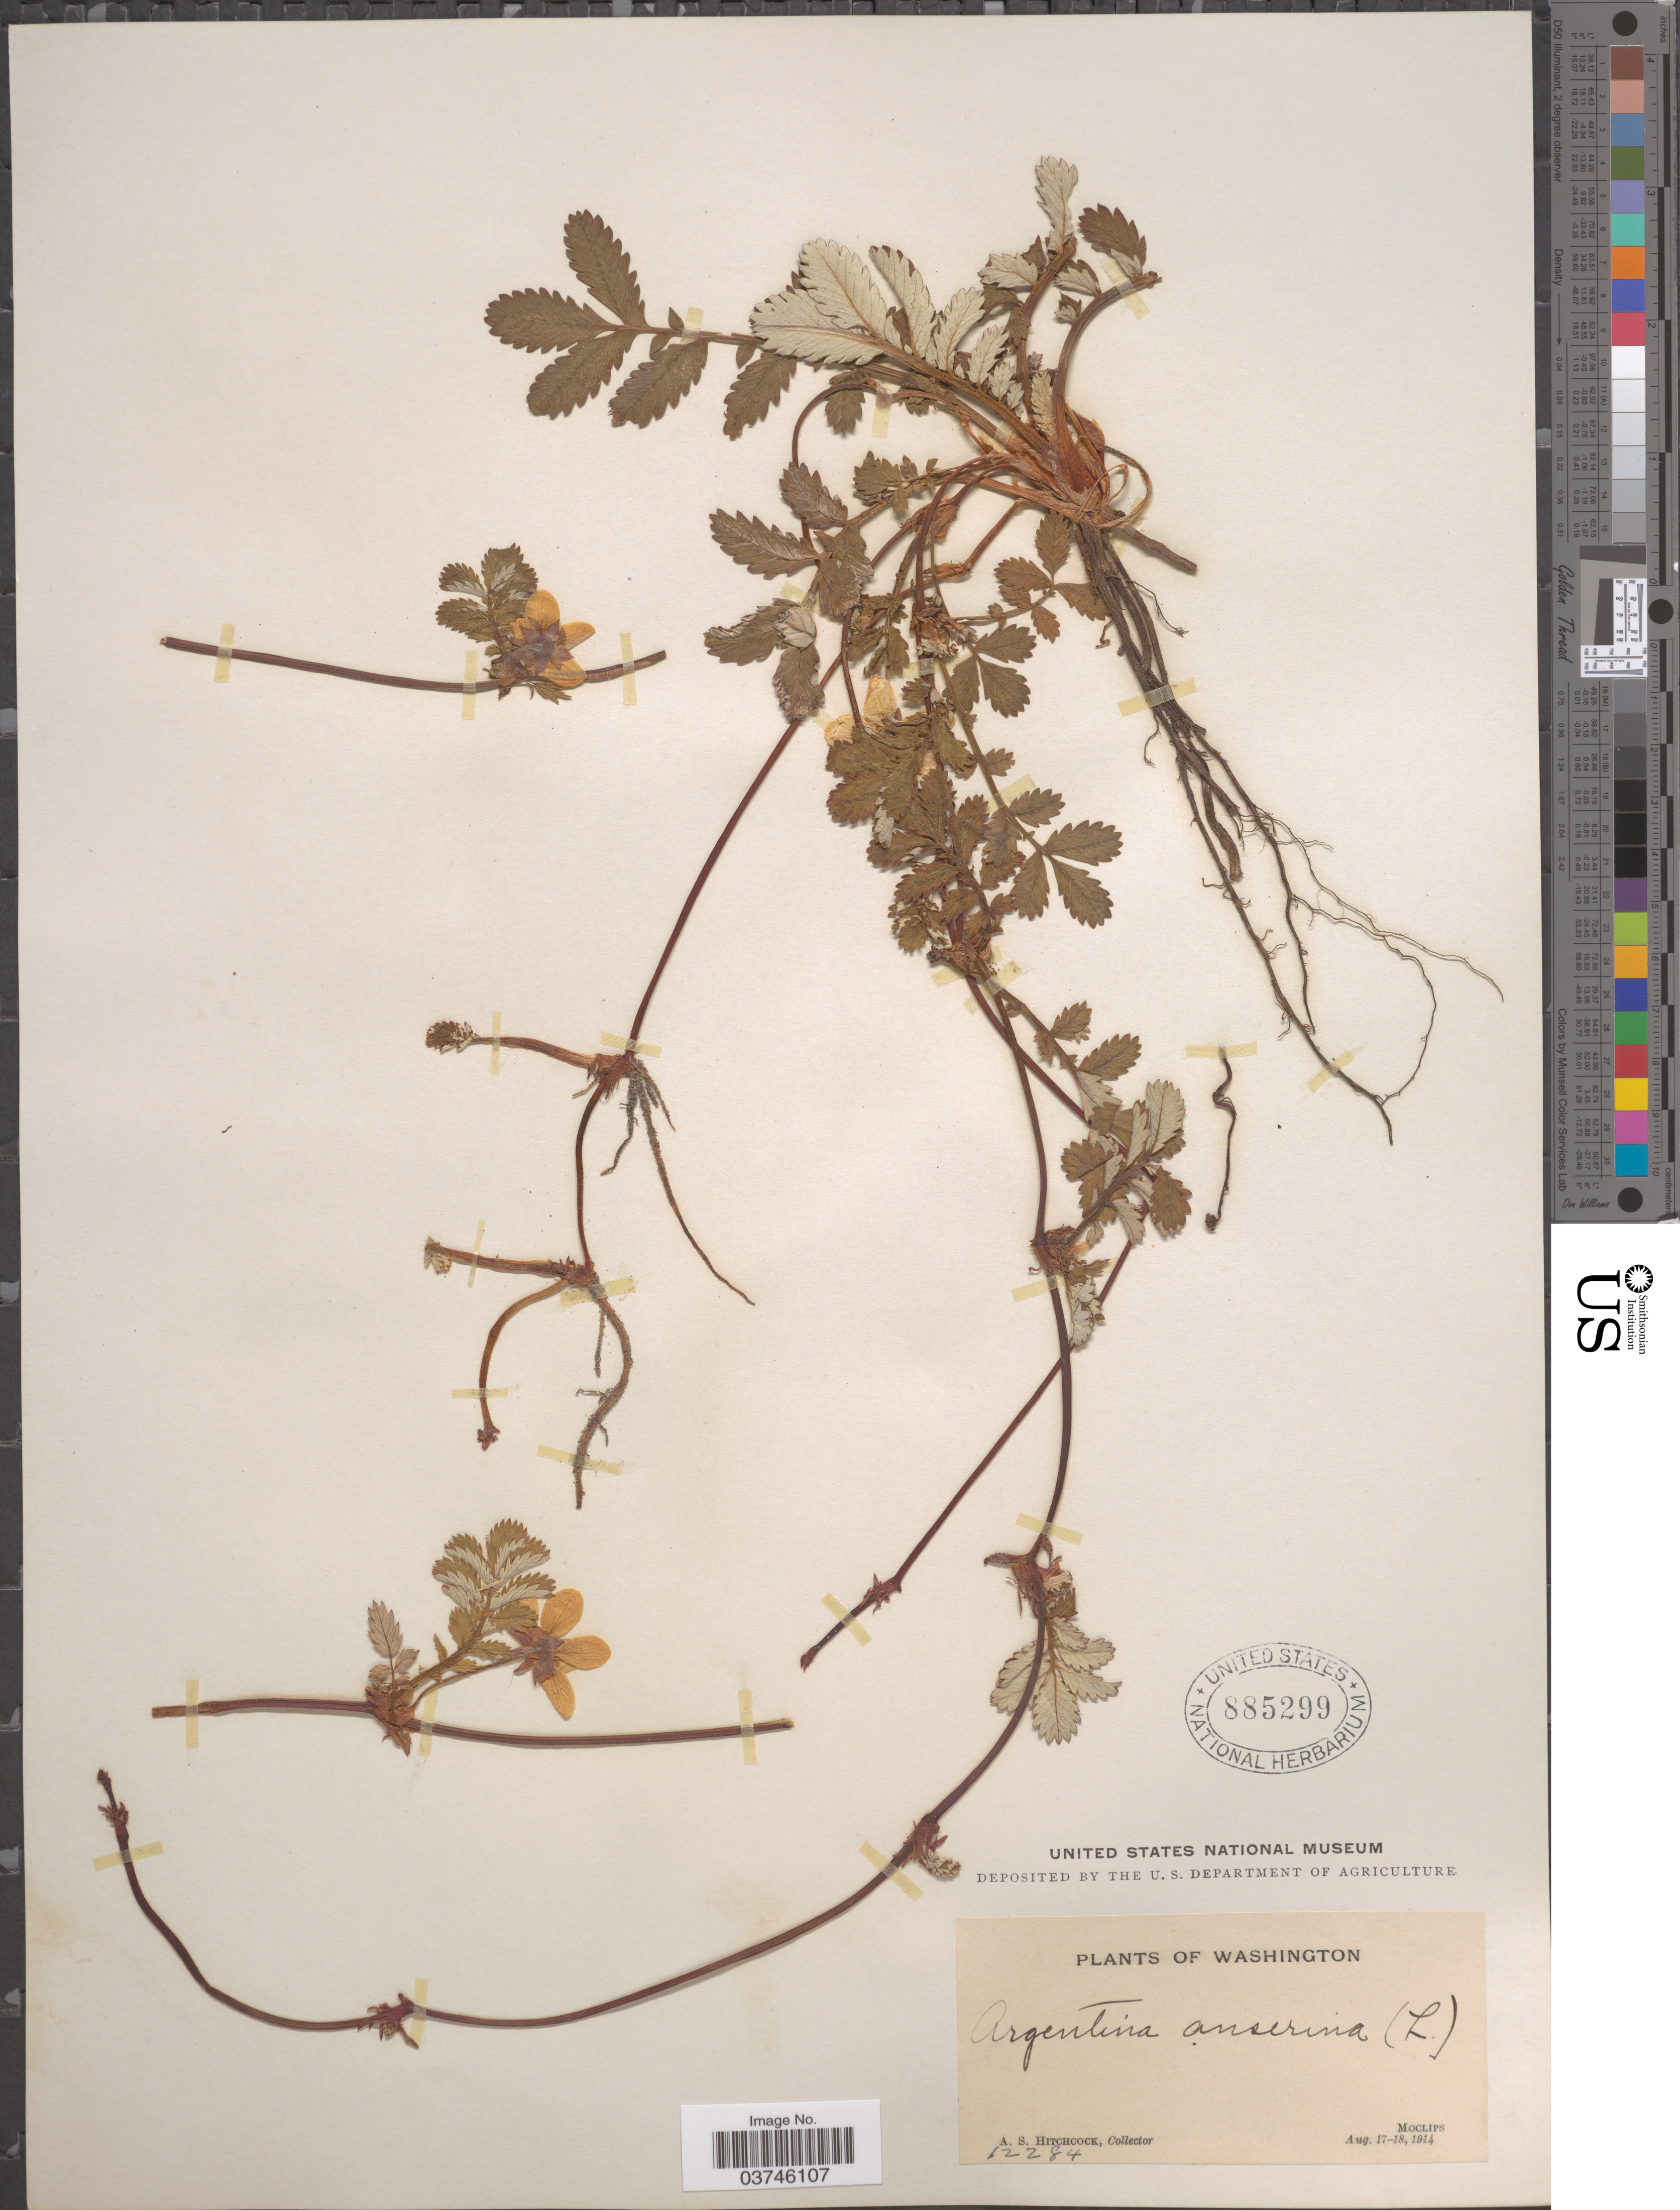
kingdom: Plantae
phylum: Tracheophyta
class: Magnoliopsida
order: Rosales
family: Rosaceae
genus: Argentina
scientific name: Argentina anserina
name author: (L.) Rydb.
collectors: A. S. Hitchcock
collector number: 12284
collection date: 1914-08-17/1914-08-18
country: United States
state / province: Washington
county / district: Grays Harbor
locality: Moclips.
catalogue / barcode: US 885299